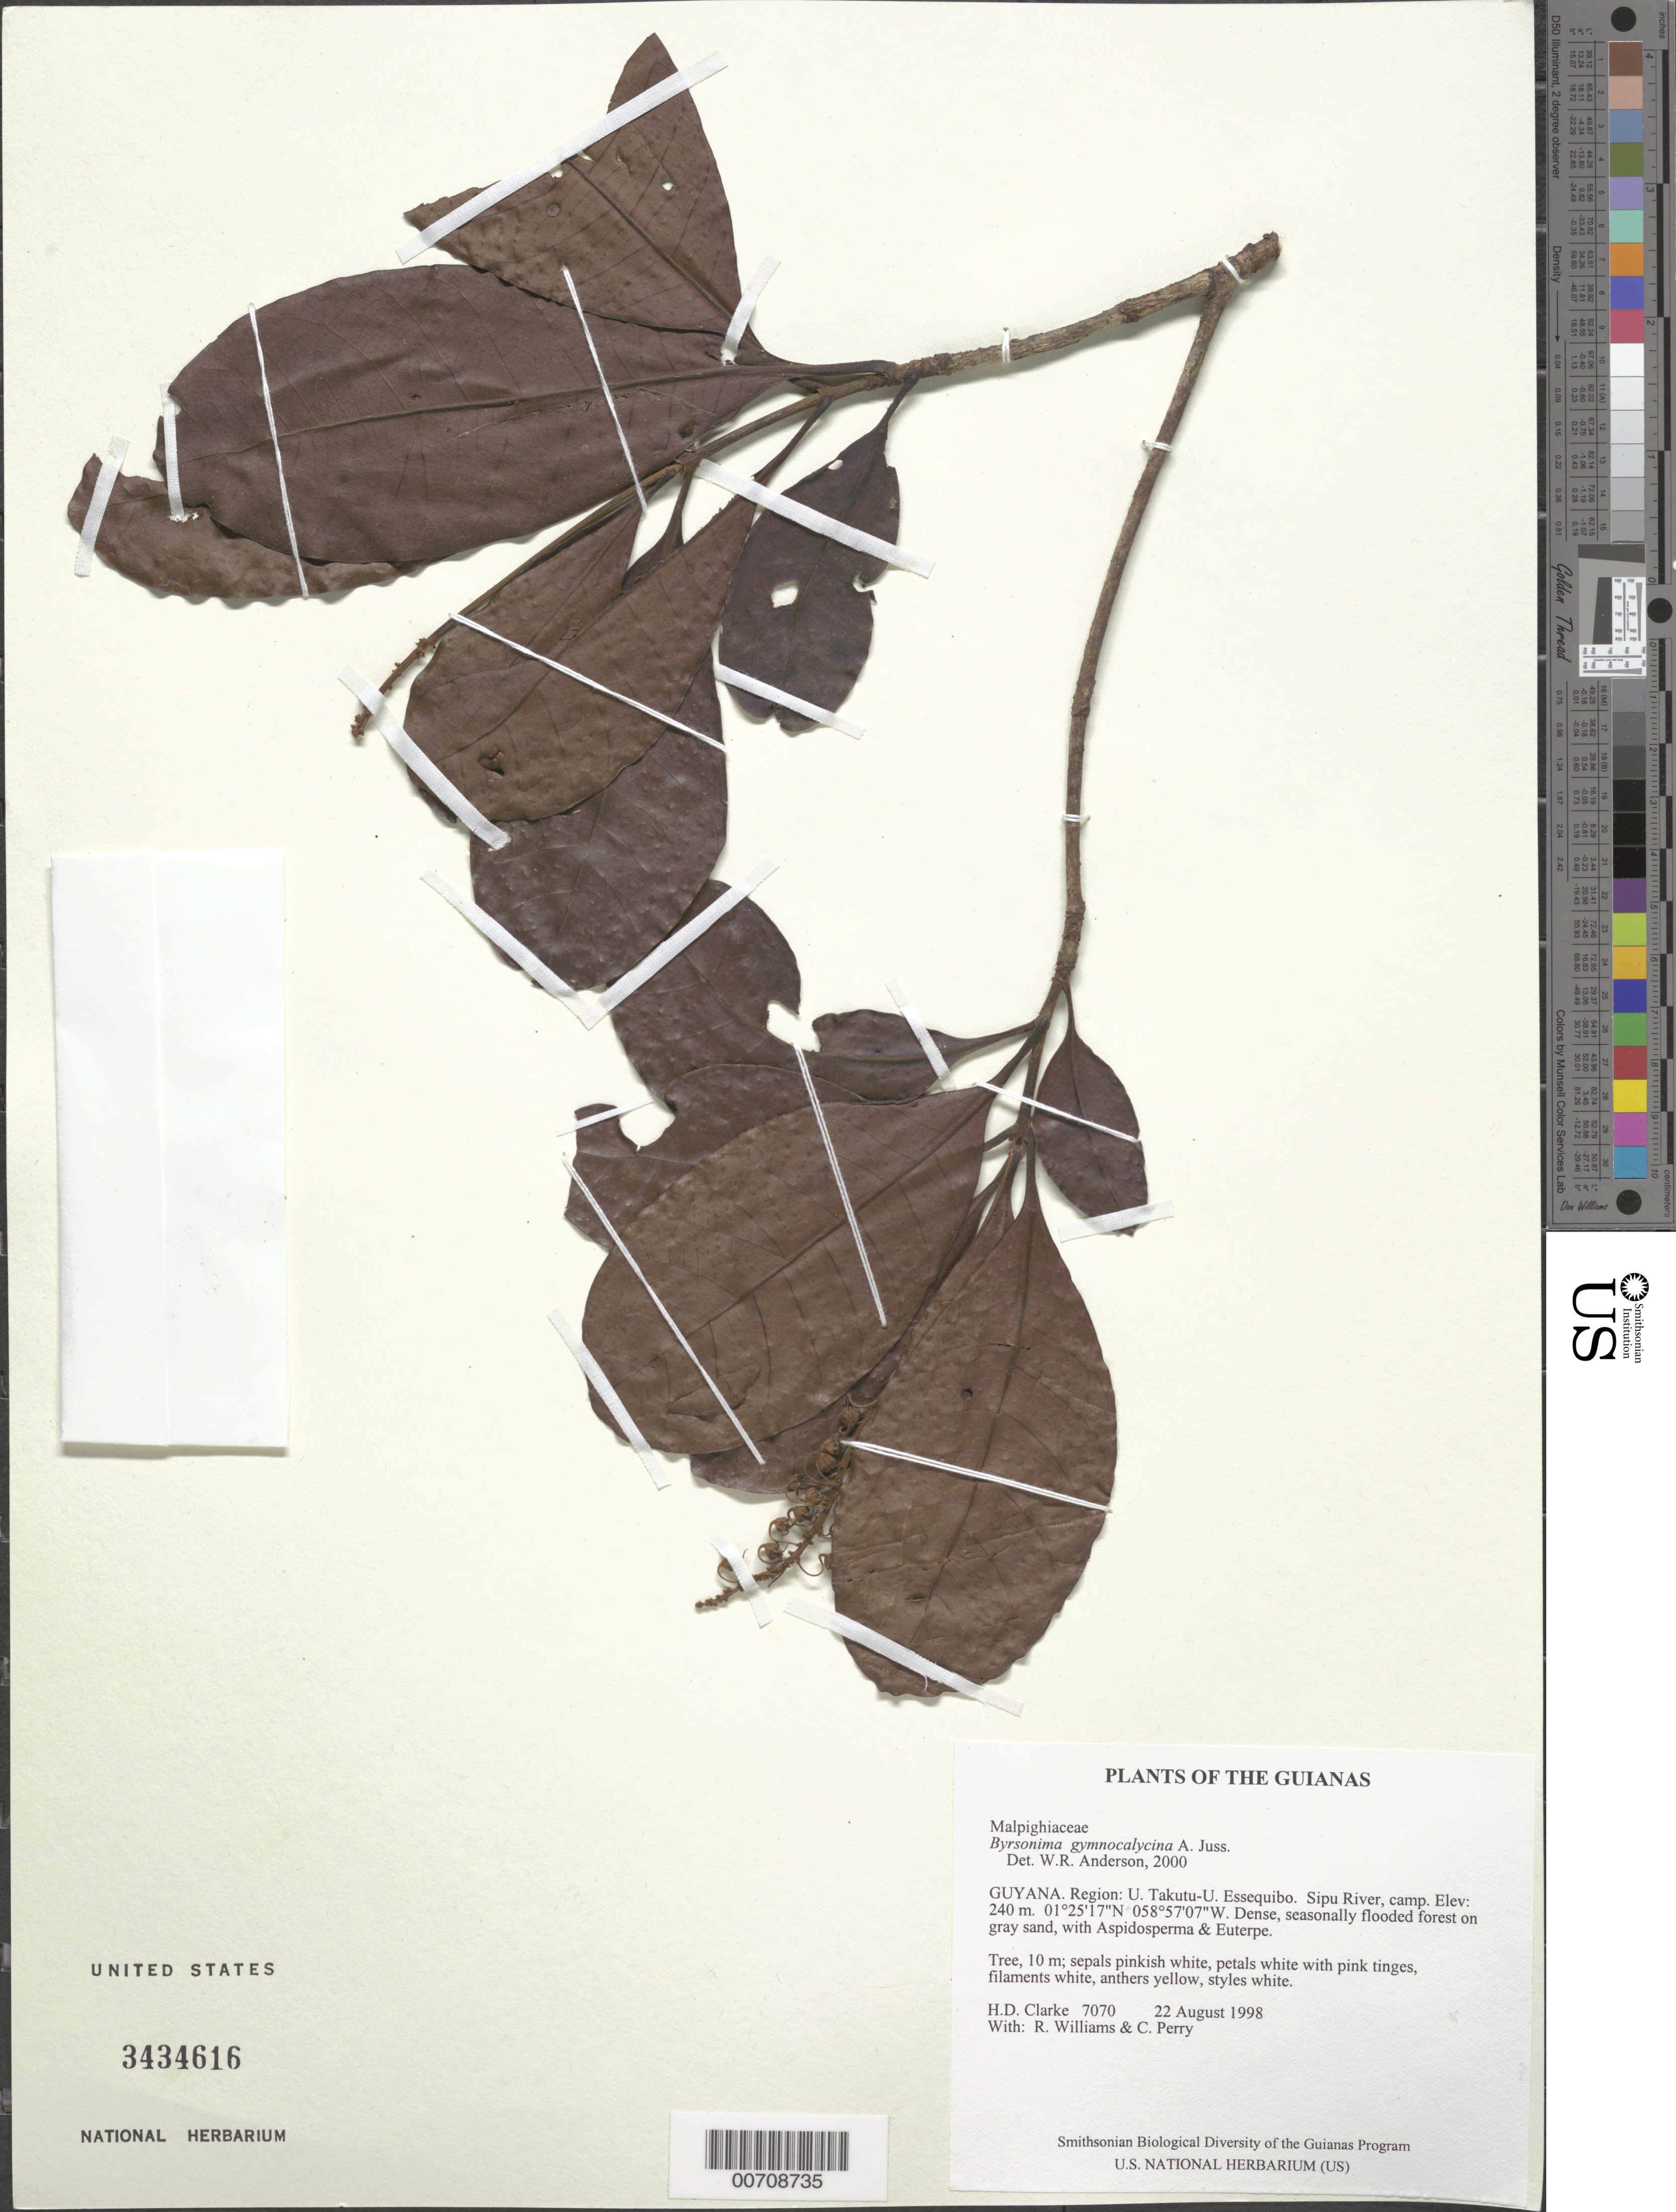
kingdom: Plantae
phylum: Tracheophyta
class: Magnoliopsida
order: Malpighiales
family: Malpighiaceae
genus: Byrsonima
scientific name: Byrsonima gymnocalycina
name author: A. Juss.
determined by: Anderson, W. R., (MICH), University of Michigan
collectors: H. D. Clarke, R. Williams & C. Perry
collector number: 7070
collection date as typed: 22 August 1998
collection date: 1998-08-22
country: Guyana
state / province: U. Takutu-U. Essequibo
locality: Sipu River, camp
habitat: Dense, seasonally flooded forest on gray sand, with Aspidosperma & Euterpe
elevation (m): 240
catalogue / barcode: US 3434616